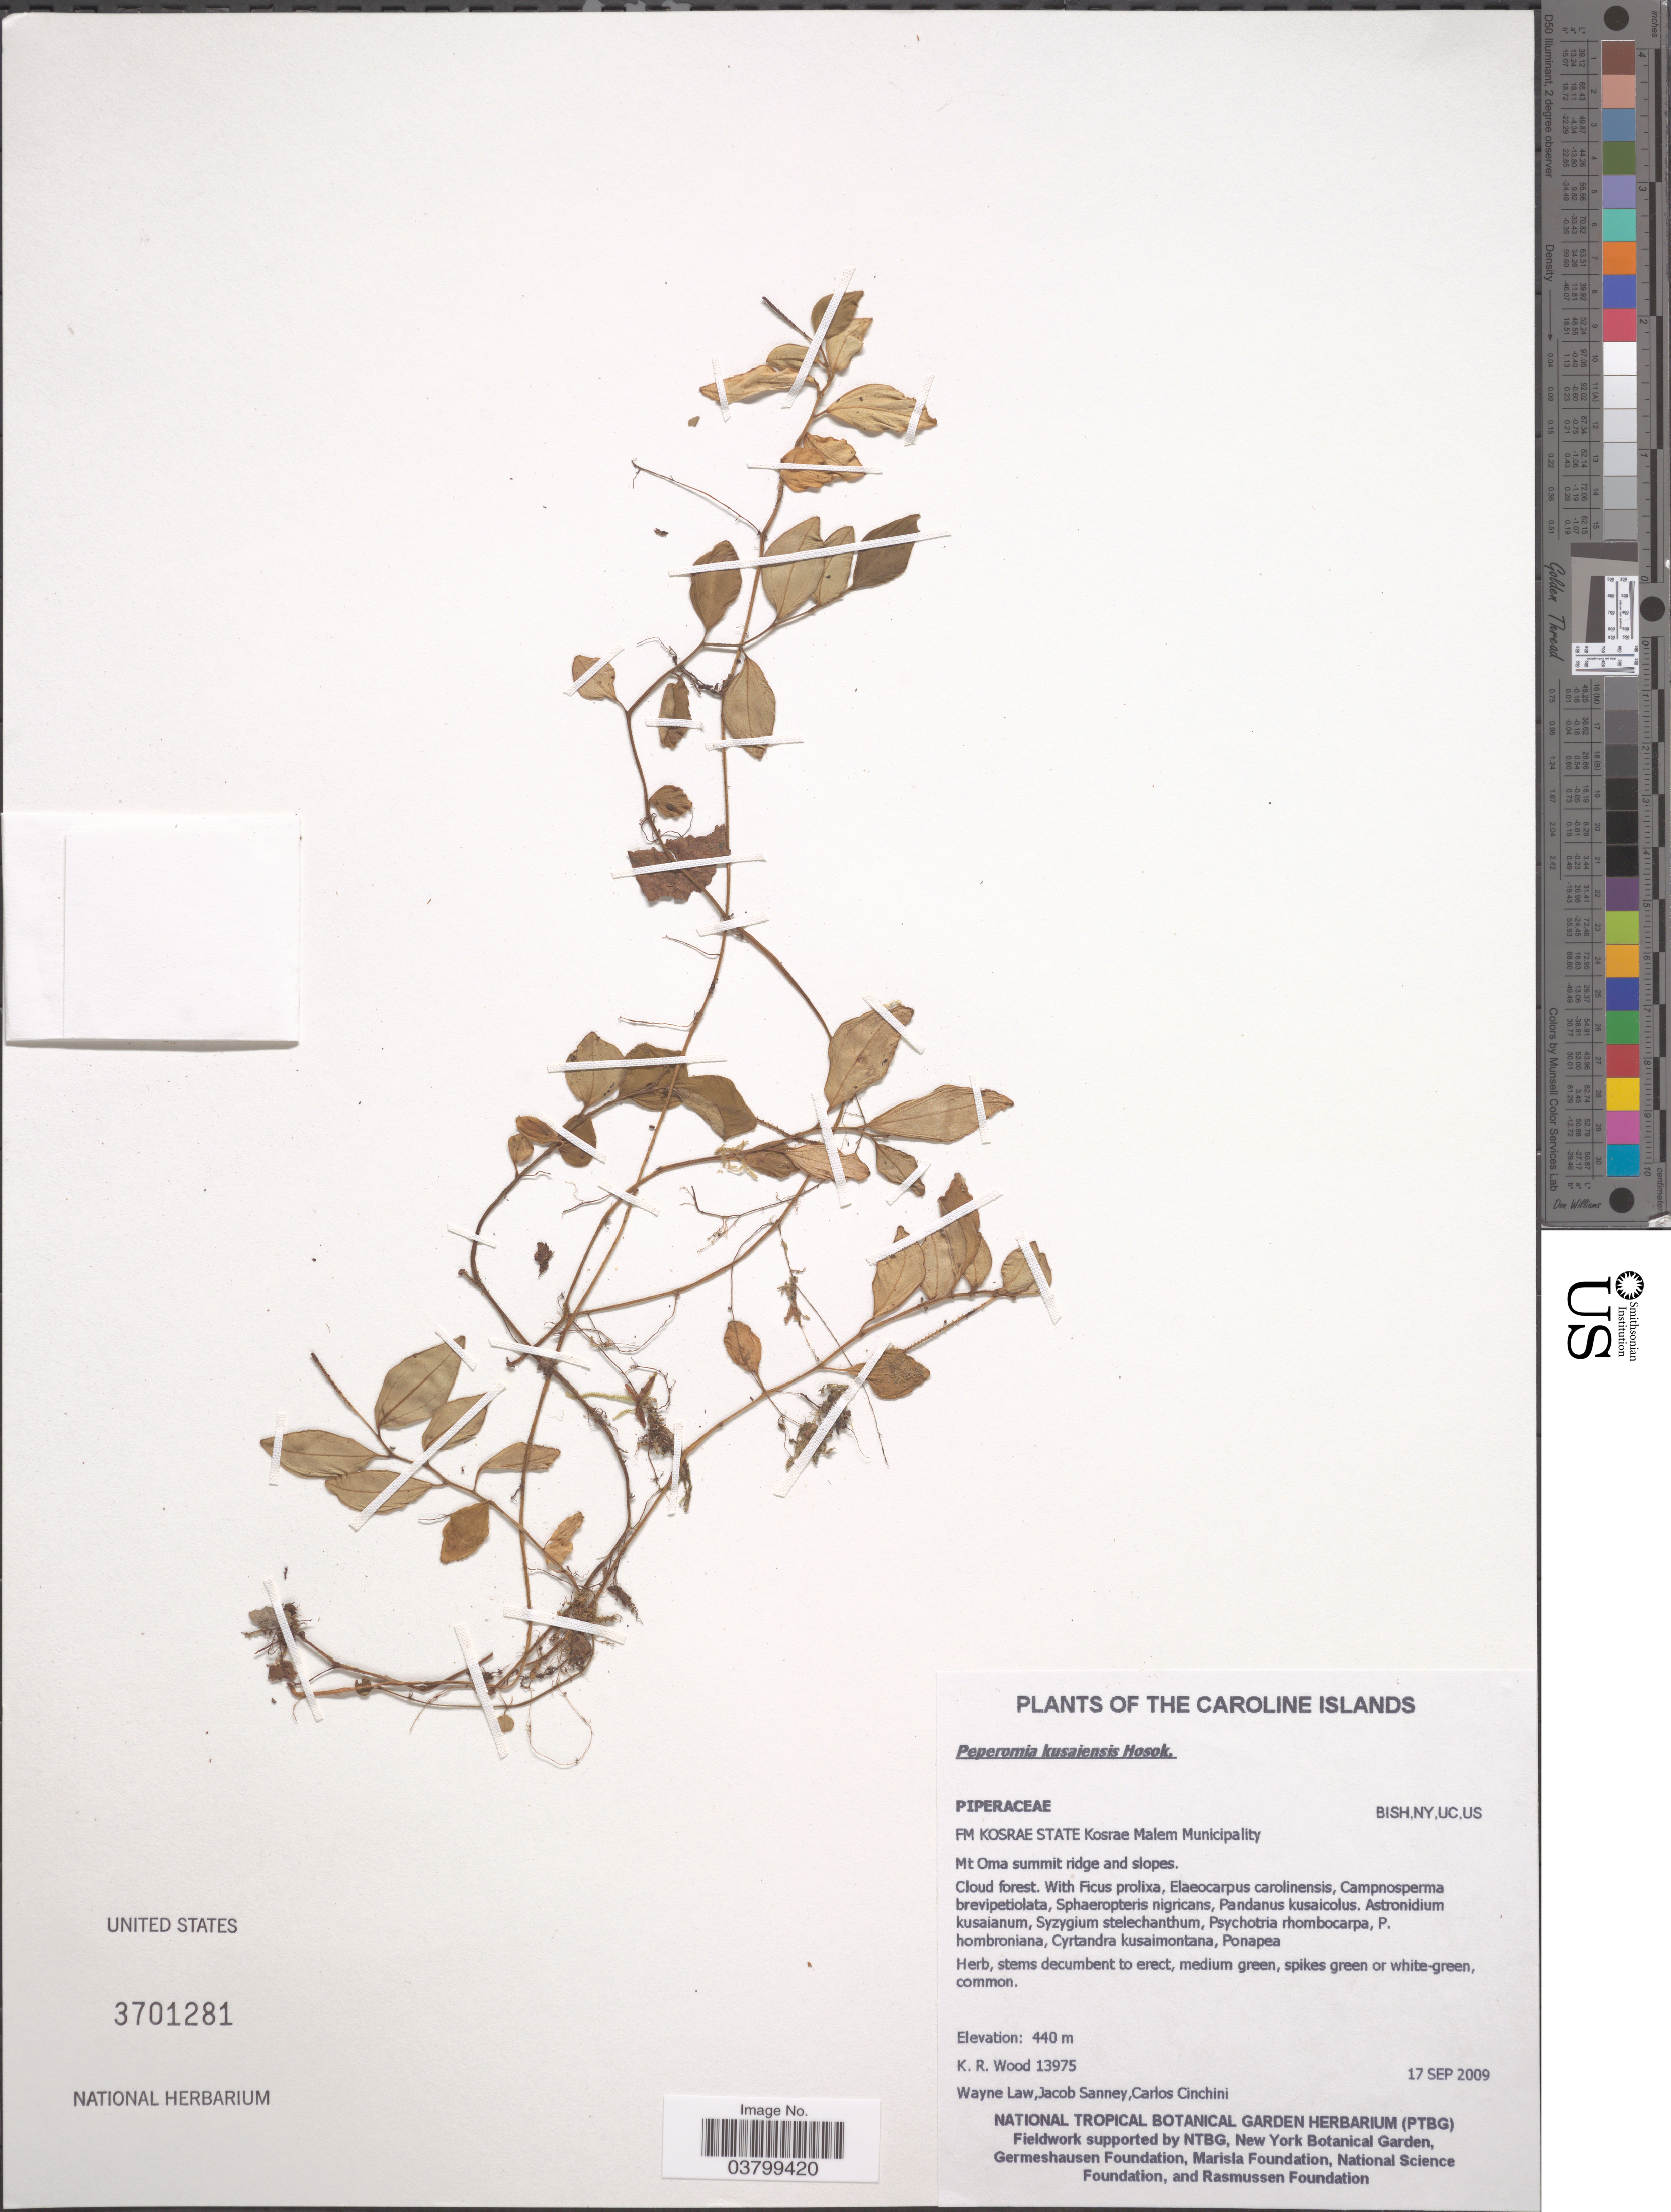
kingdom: Plantae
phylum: Tracheophyta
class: Magnoliopsida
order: Piperales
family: Piperaceae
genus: Peperomia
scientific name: Peperomia kusaiensis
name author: Hosok.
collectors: K. R. Wood, W. Law, J. Sanney & C. Cinchini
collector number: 13975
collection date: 2009-09-17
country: Micronesia, Federated States of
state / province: Kosrae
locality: Caroline Islands. FM Kosrae State Kosrae Malem Municipality. Mt Oma summit ridge and slopes.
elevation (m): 440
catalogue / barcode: US 3701281